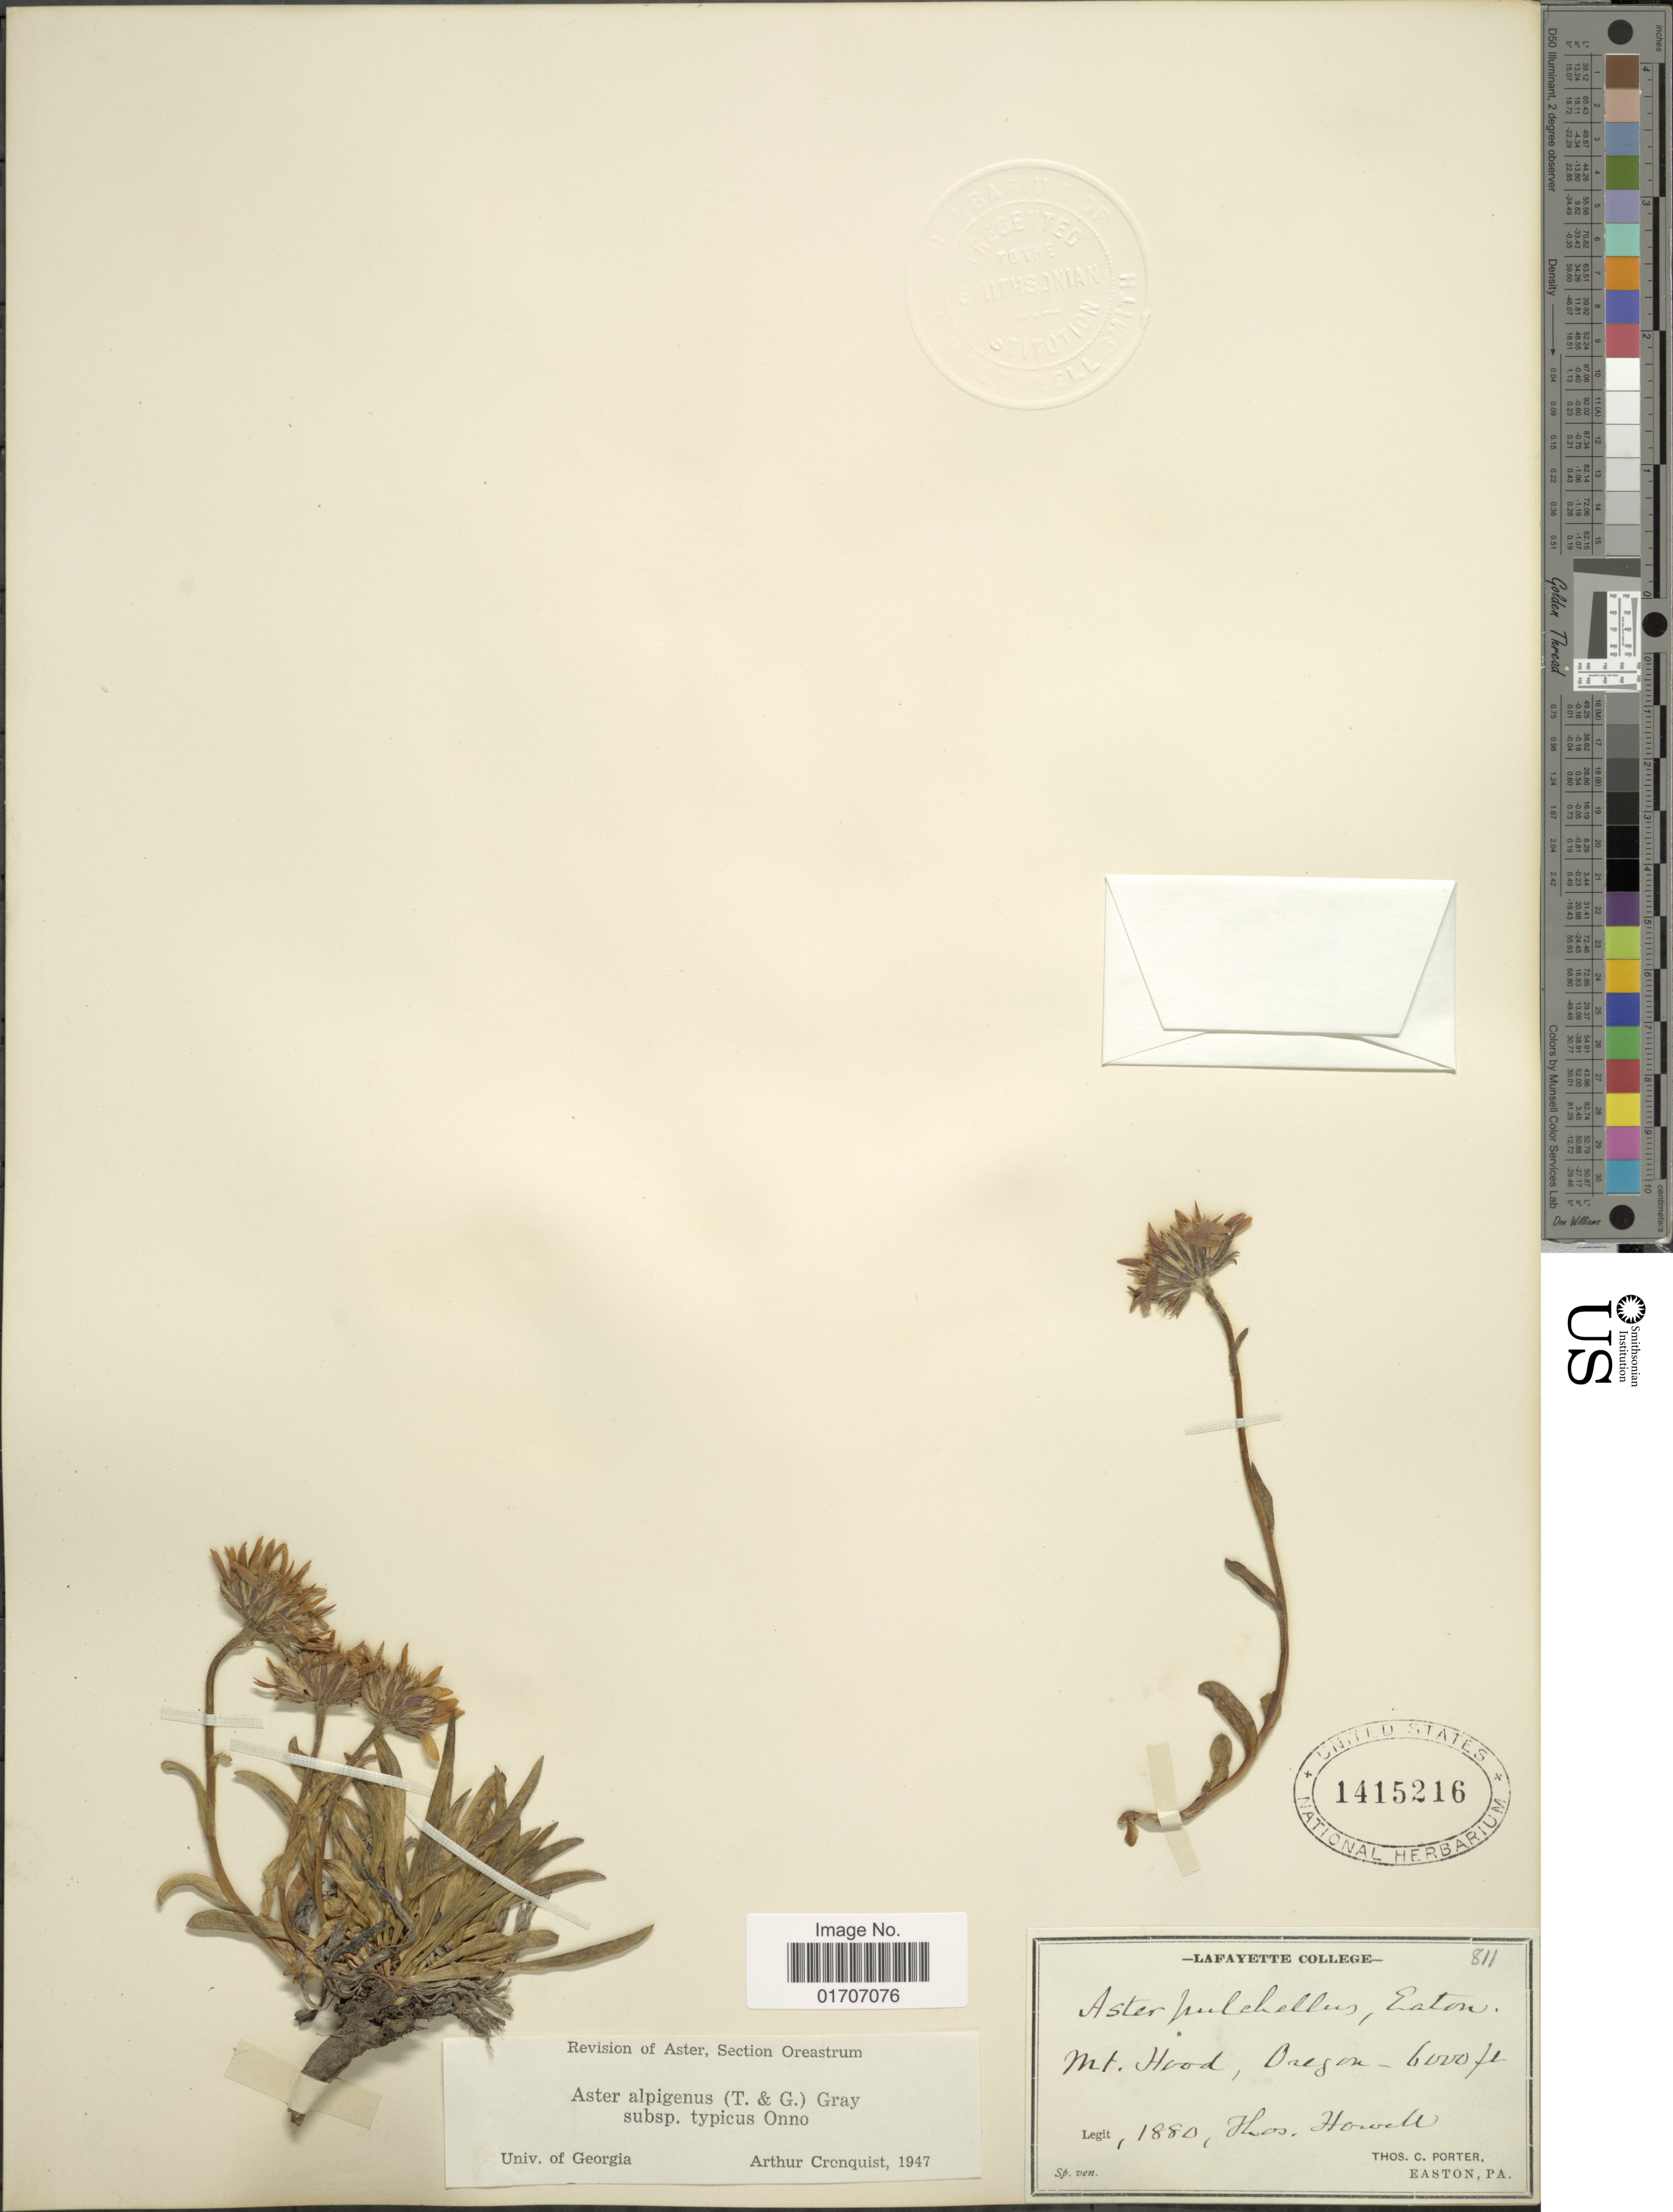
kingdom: Plantae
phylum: Tracheophyta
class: Magnoliopsida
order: Asterales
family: Asteraceae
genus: Oreostemma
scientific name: Oreostemma alpigenum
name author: (Torr. & A. Gray) Greene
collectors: T. C. Porter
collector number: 811?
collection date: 1880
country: United States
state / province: Oregon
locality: Mt. Hood.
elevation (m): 1829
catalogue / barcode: US 1415216